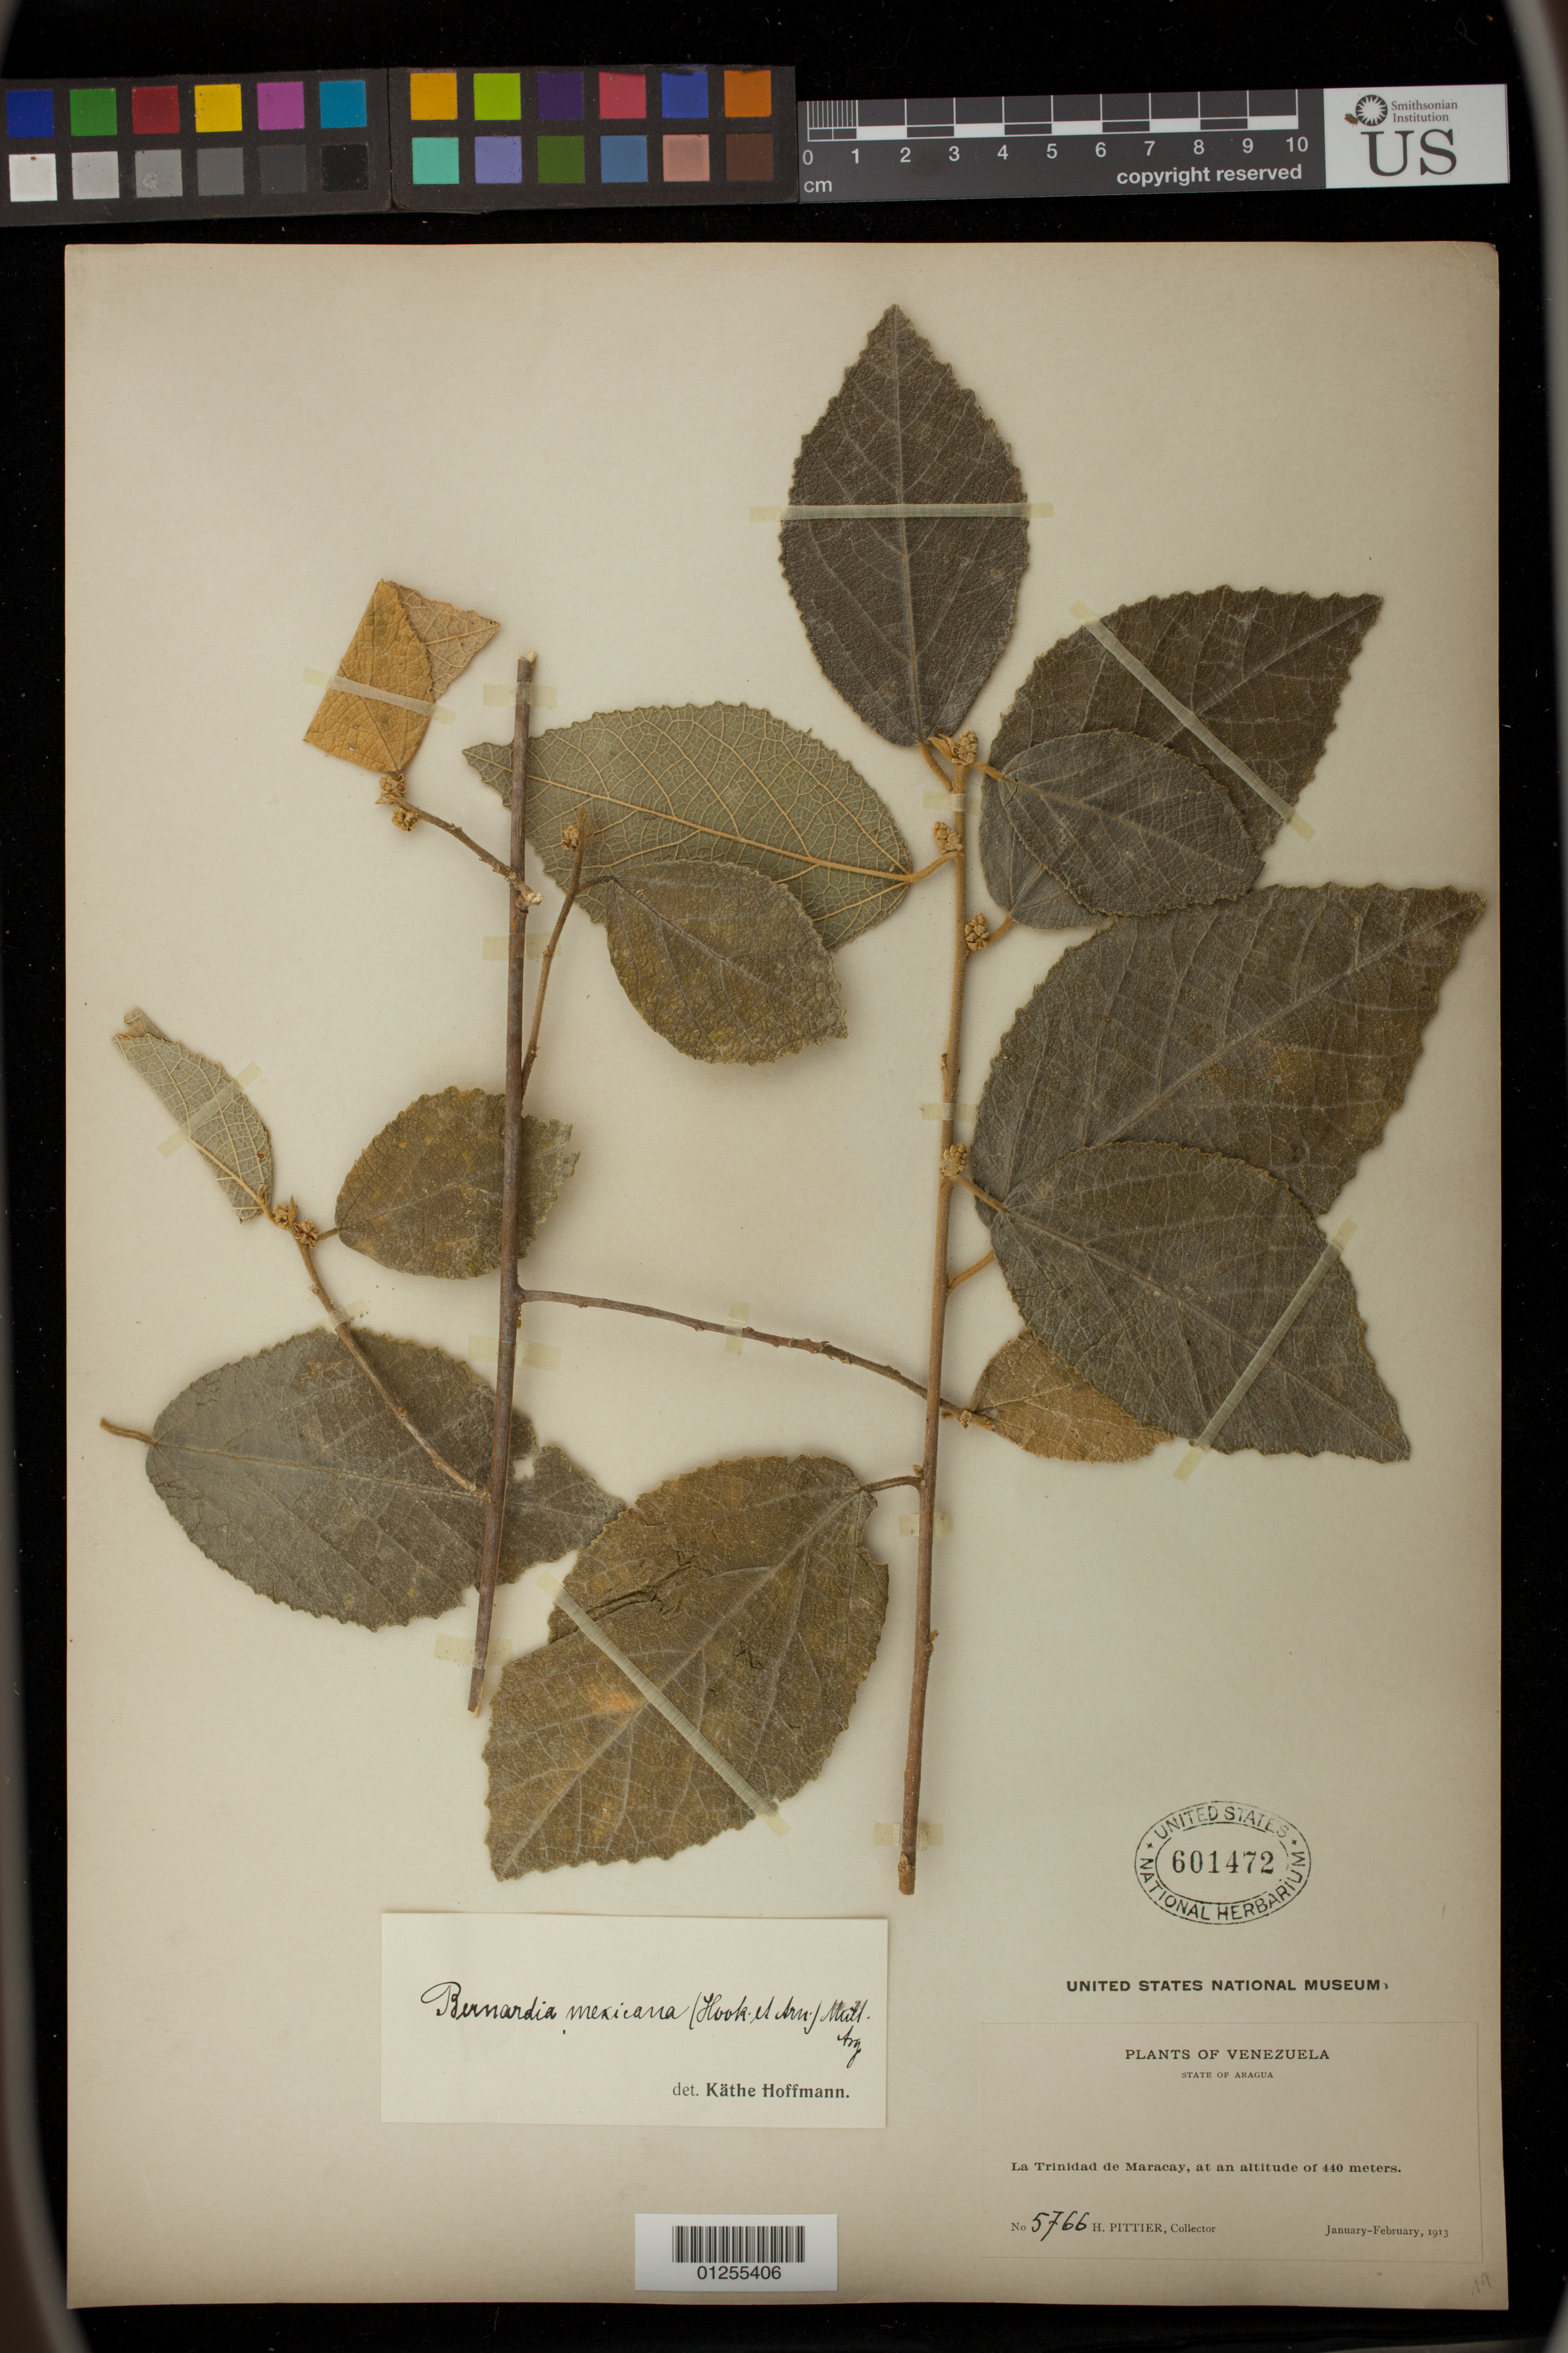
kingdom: Plantae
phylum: Tracheophyta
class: Magnoliopsida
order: Malpighiales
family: Euphorbiaceae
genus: Bernardia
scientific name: Bernardia mexicana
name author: (Hook. & Arn.) Müll. Arg.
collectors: H. F. Pittier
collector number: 5766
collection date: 1913-01-01/1913-02-01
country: Venezuela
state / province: Aragua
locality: La Trinidad de Maracay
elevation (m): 440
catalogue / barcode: US 601472